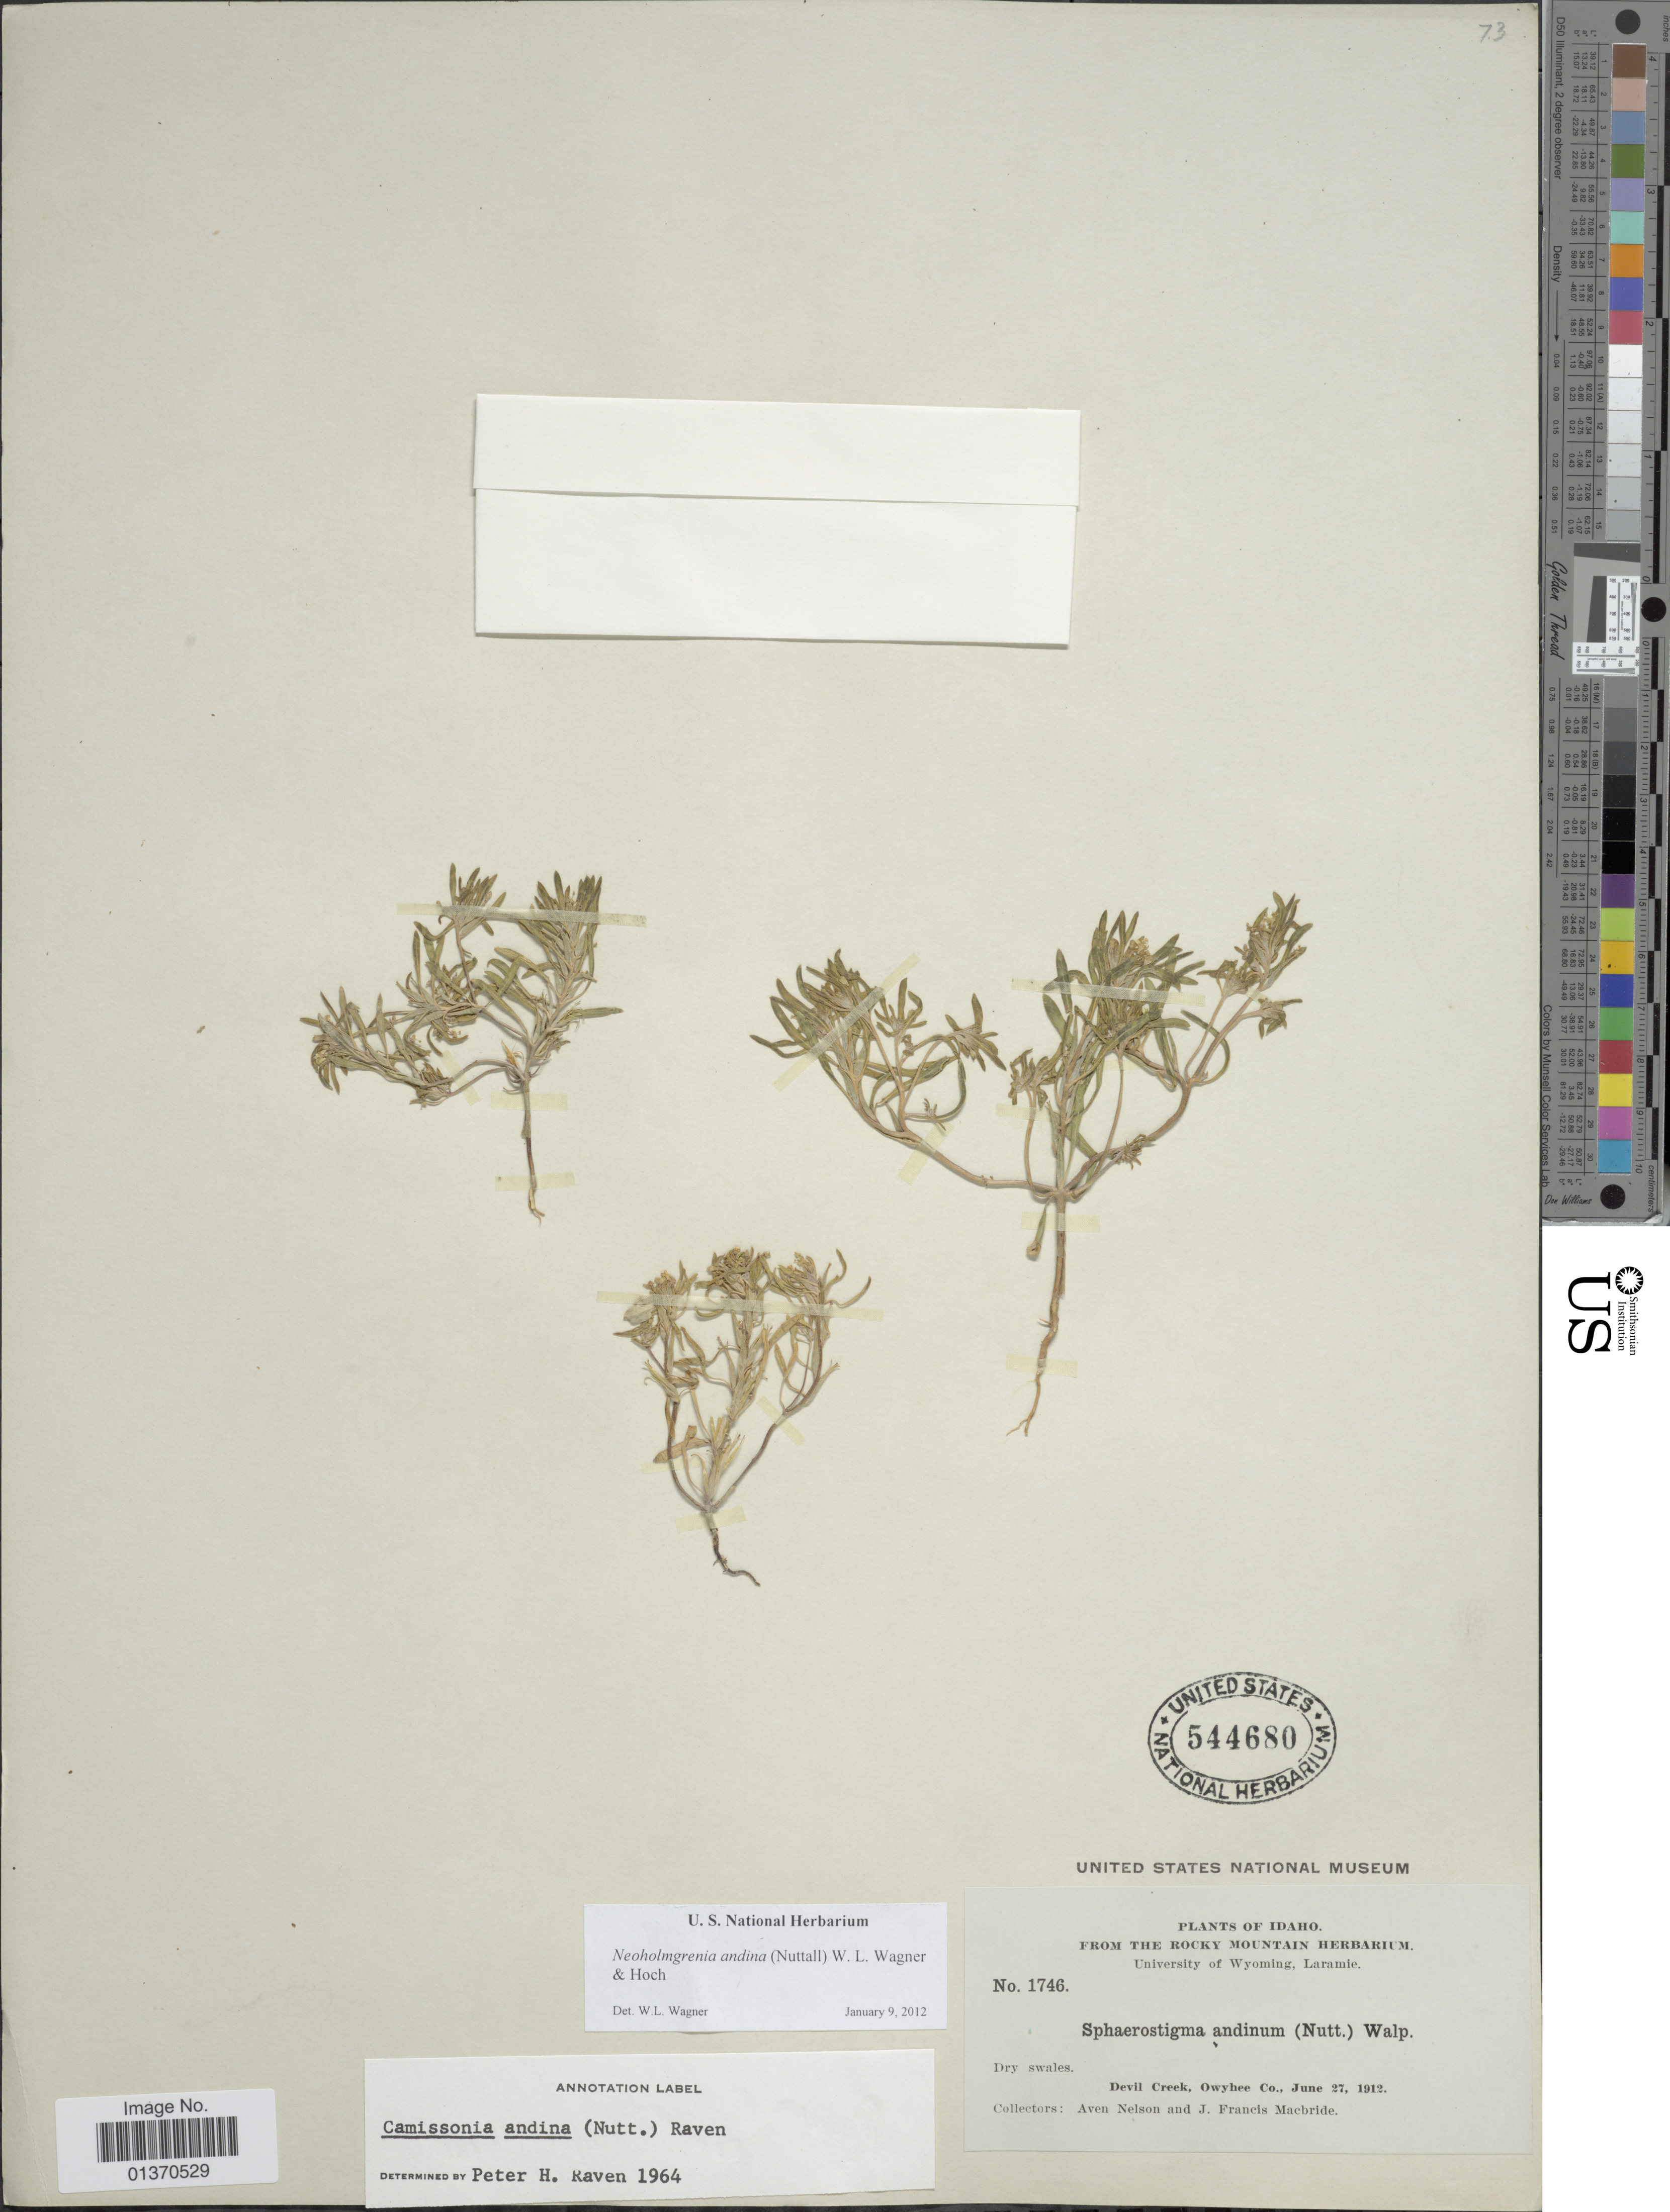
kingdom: Plantae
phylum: Tracheophyta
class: Magnoliopsida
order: Myrtales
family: Onagraceae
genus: Neoholmgrenia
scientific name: Neoholmgrenia andina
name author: (Nutt.) W.L. Wagner & Hoch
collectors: A. Nelson & J. F. Macbride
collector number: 1746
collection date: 1912-06-27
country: United States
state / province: Idaho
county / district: Owyhee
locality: Devil Creek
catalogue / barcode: US 544680